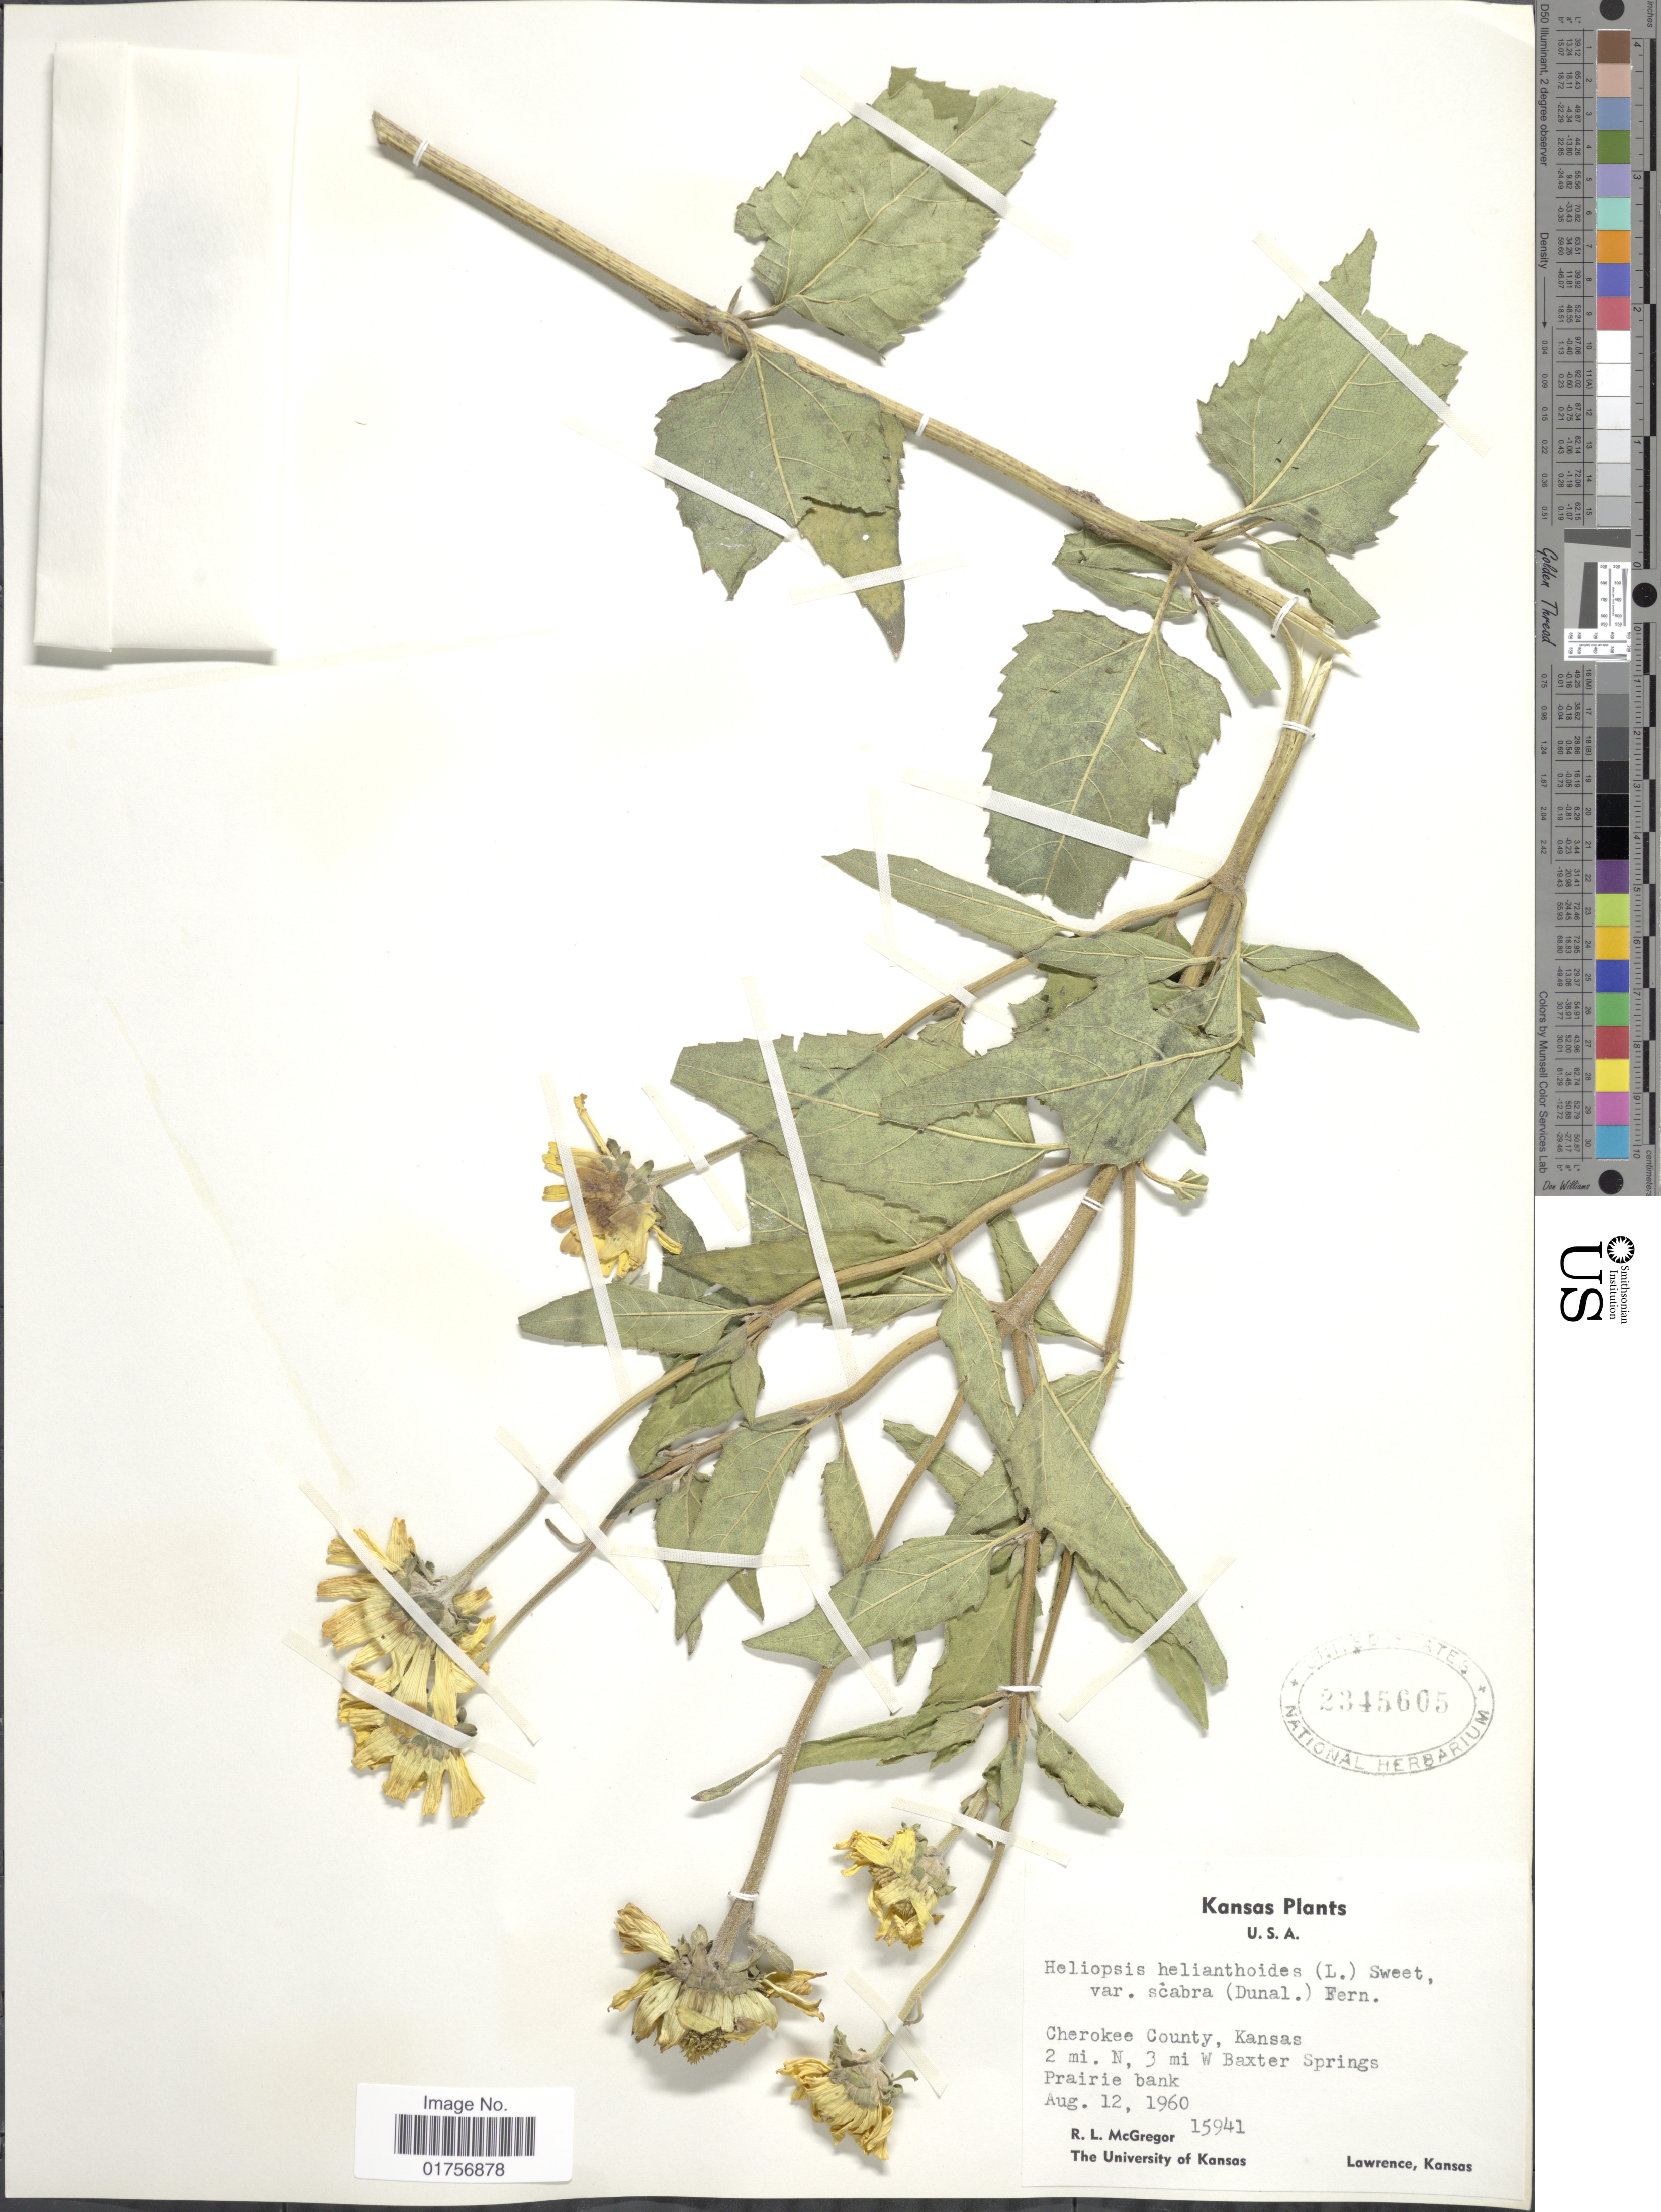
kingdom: Plantae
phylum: Tracheophyta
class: Magnoliopsida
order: Asterales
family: Asteraceae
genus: Heliopsis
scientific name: Heliopsis helianthoides var. scabra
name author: (Dunal) T.R. Fisher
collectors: R. McGregor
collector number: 15941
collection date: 1960-08-12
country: United States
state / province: Kansas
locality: Cherokee County, Kansas, 2 mi. N. 3 mi W Baxter Springs, Prairie bank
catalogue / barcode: US 2345605